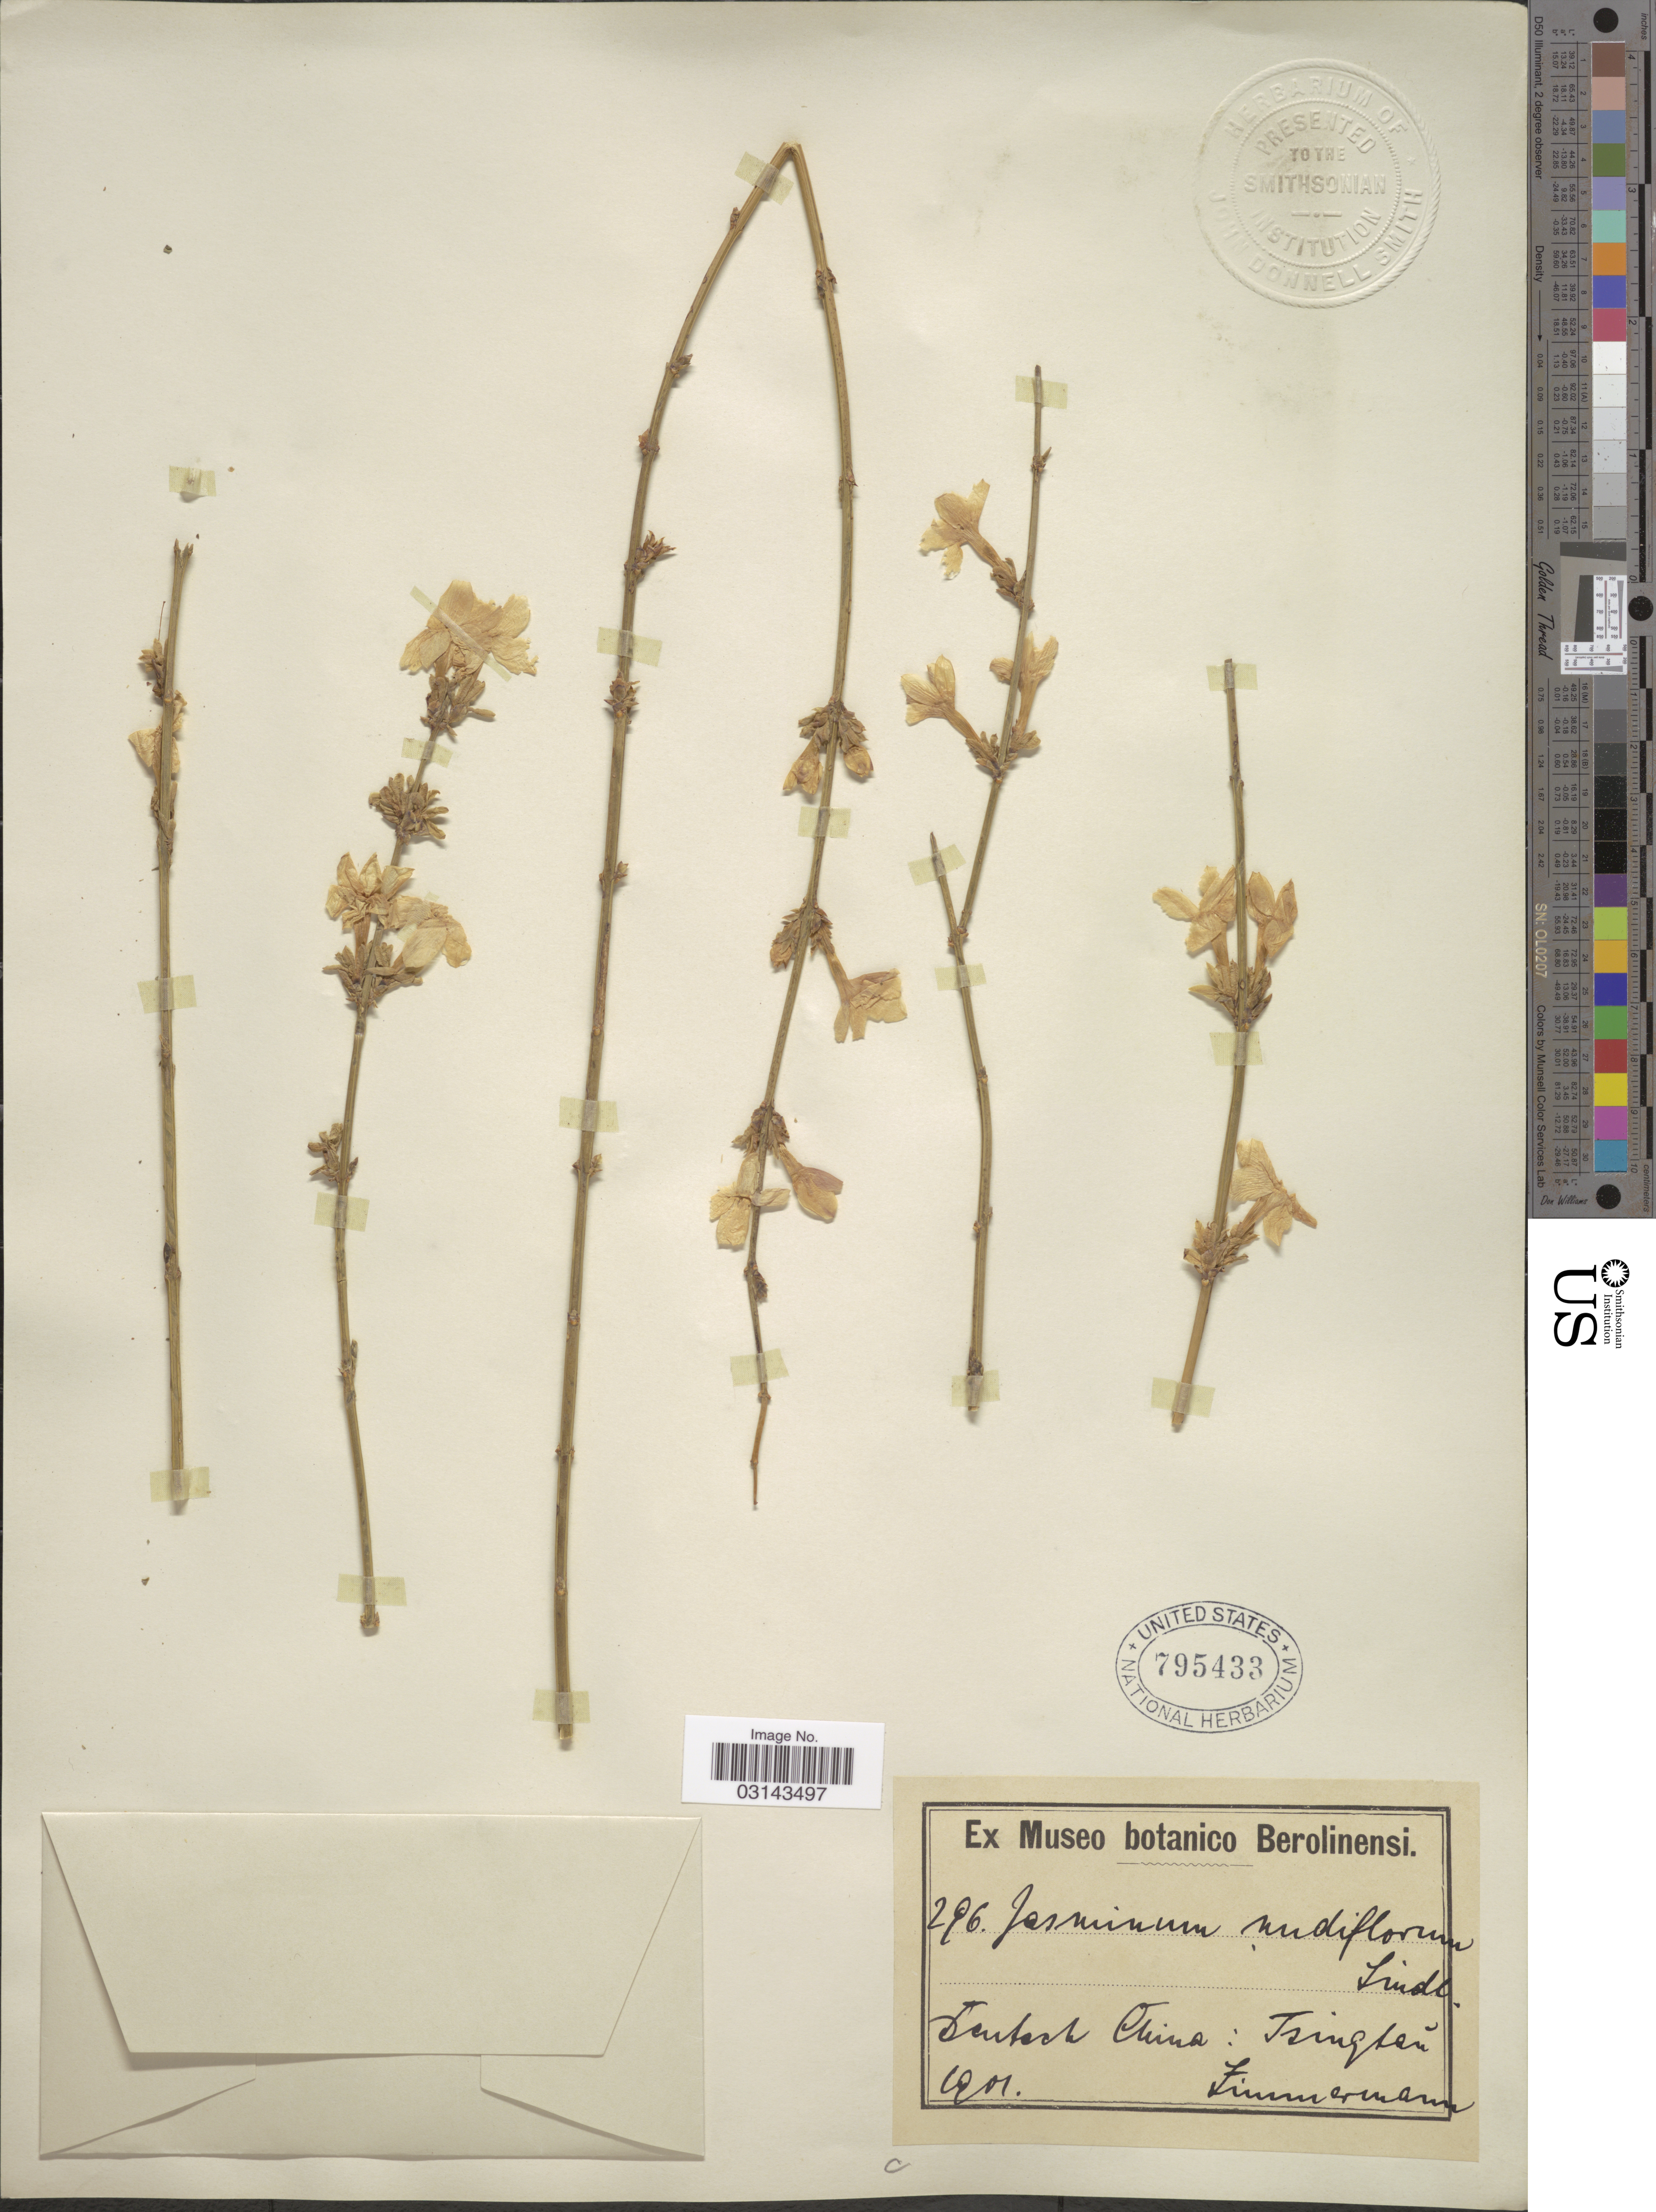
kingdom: Plantae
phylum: Tracheophyta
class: Magnoliopsida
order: Lamiales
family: Oleaceae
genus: Jasminum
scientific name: Jasminum nudiflorum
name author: Lindl.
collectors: -. Zimmermann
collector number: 286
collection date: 1901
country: China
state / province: Shandong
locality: Deutsch China: Tsingtau.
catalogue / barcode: US 795433